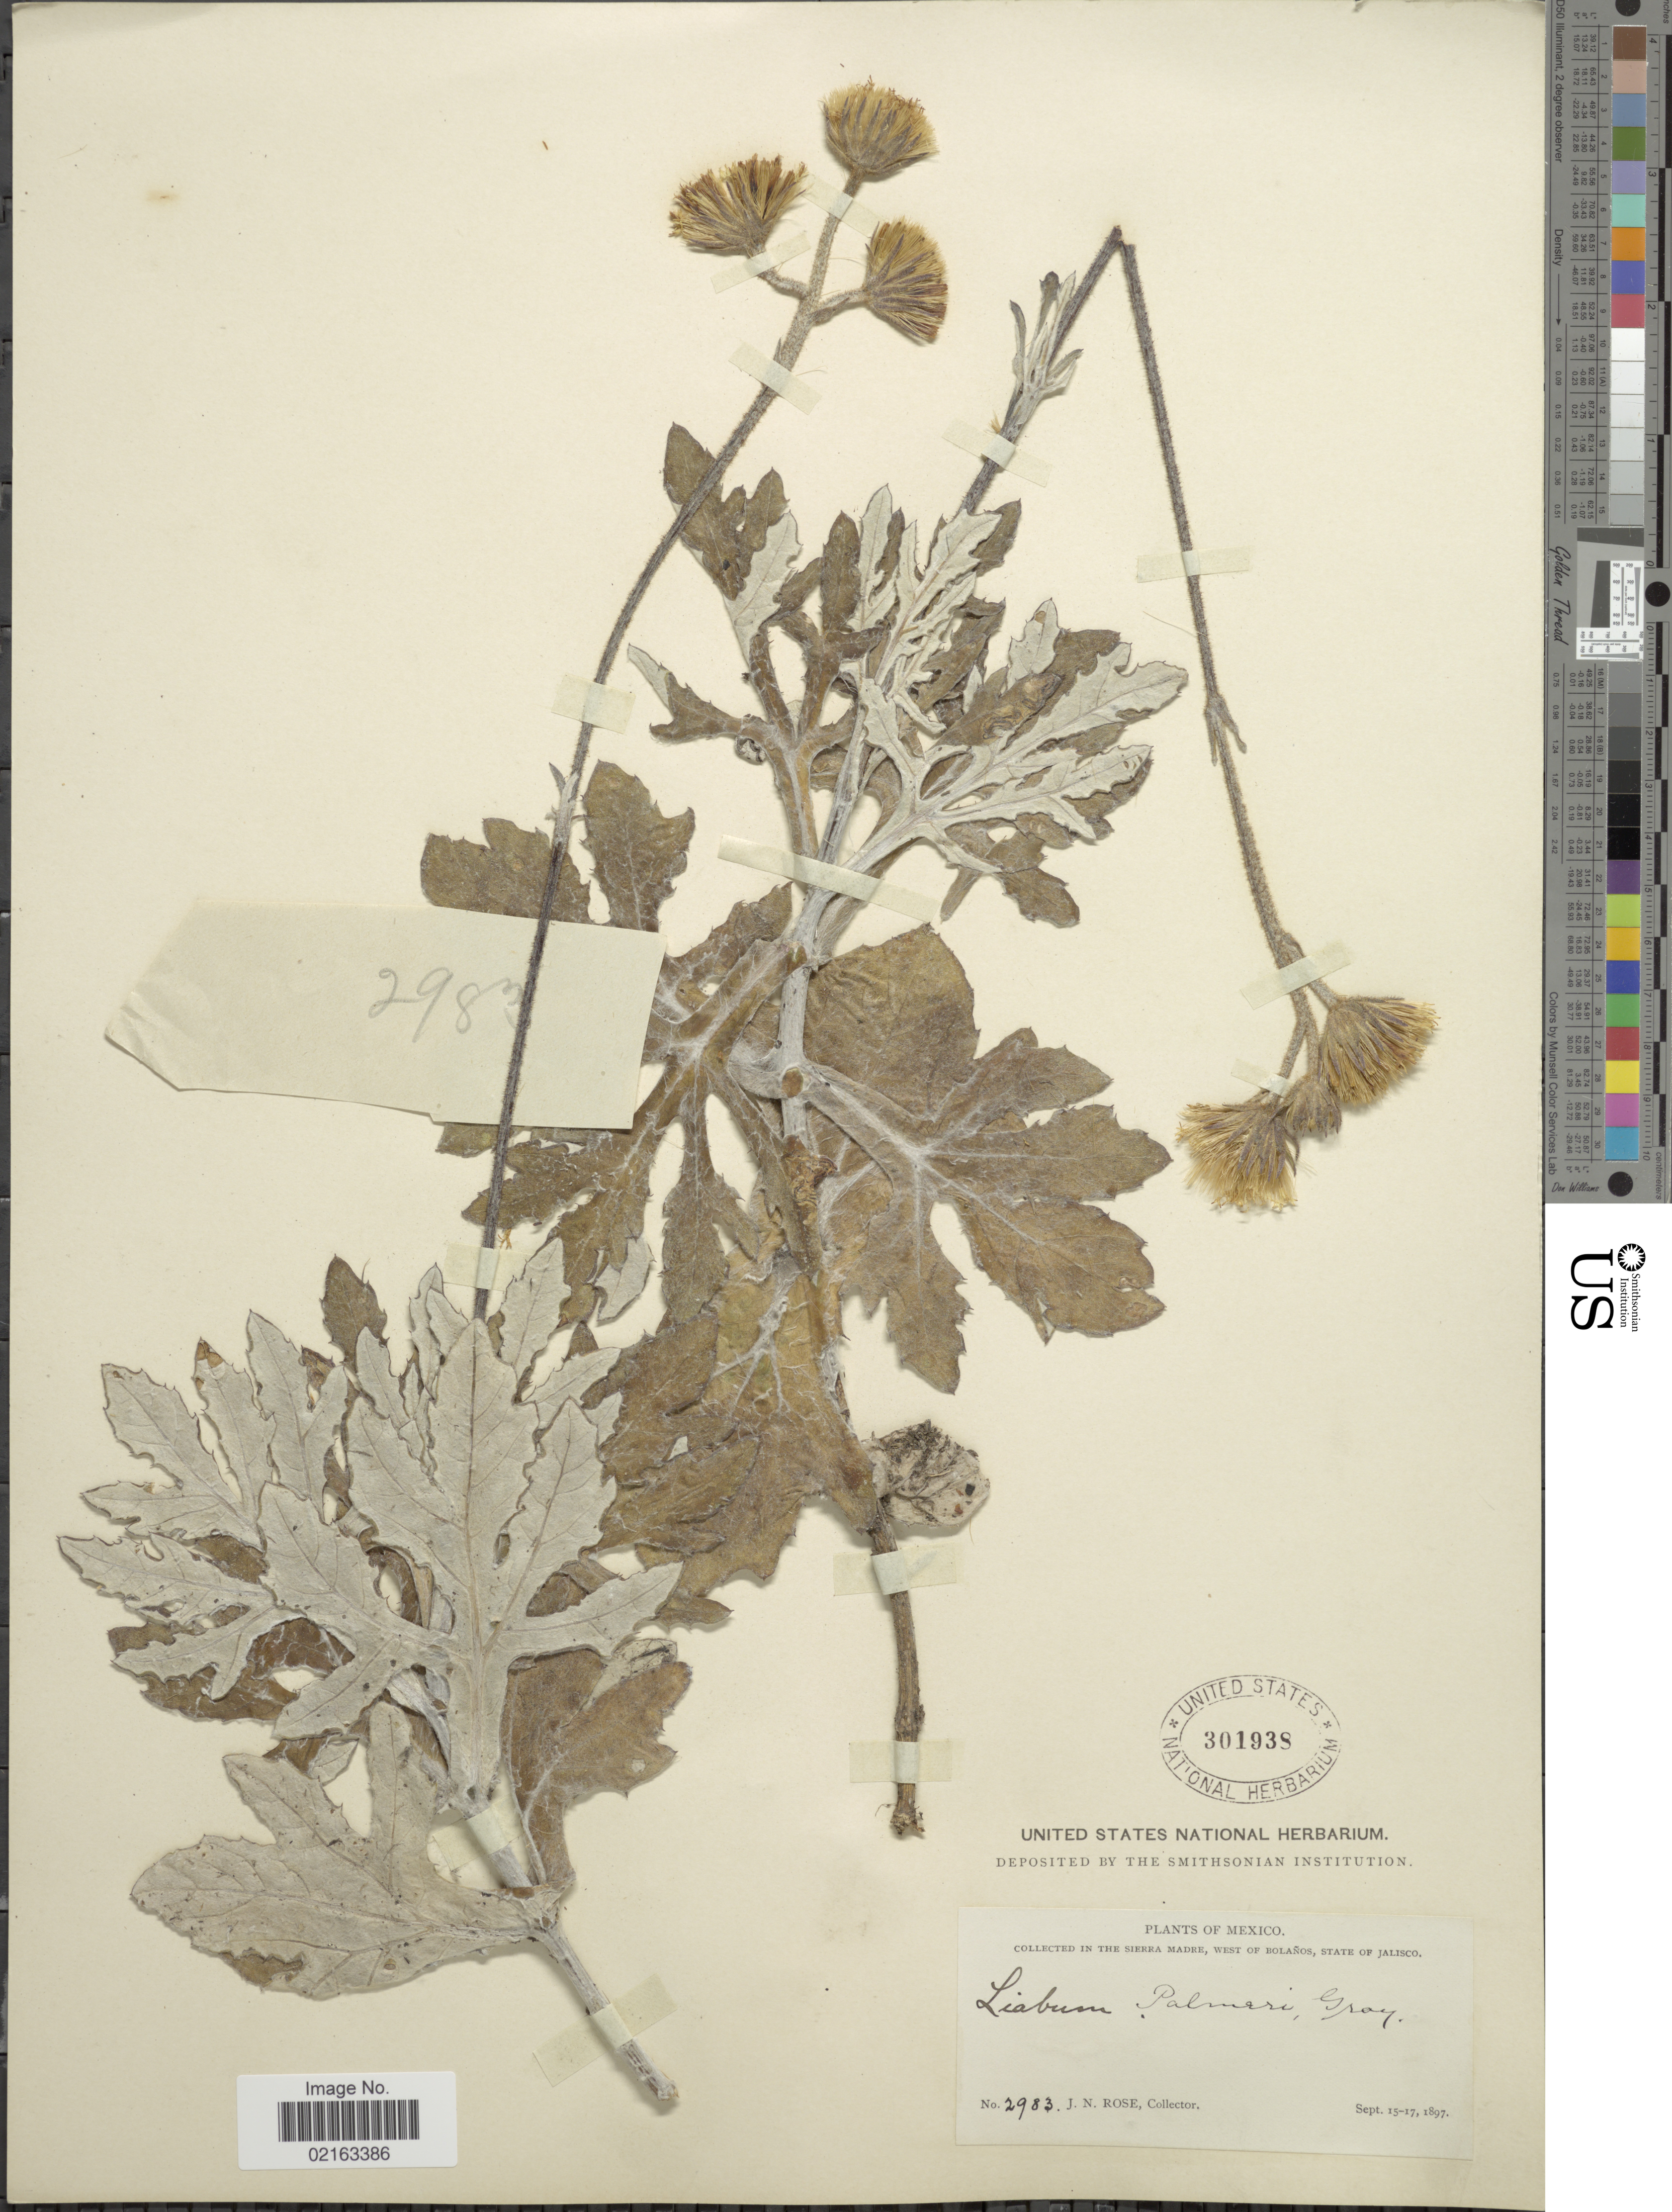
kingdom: Plantae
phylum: Tracheophyta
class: Magnoliopsida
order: Asterales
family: Asteraceae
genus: Sinclairia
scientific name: Sinclairia palmeri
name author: (A. Gray) B.L. Turner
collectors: J. N. Rose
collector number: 2983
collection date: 1897-09-15/1897-09-17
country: Mexico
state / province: Jalisco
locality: In the Sierra Madre, West of Bolaños, State of Jalisco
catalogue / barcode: US 301938